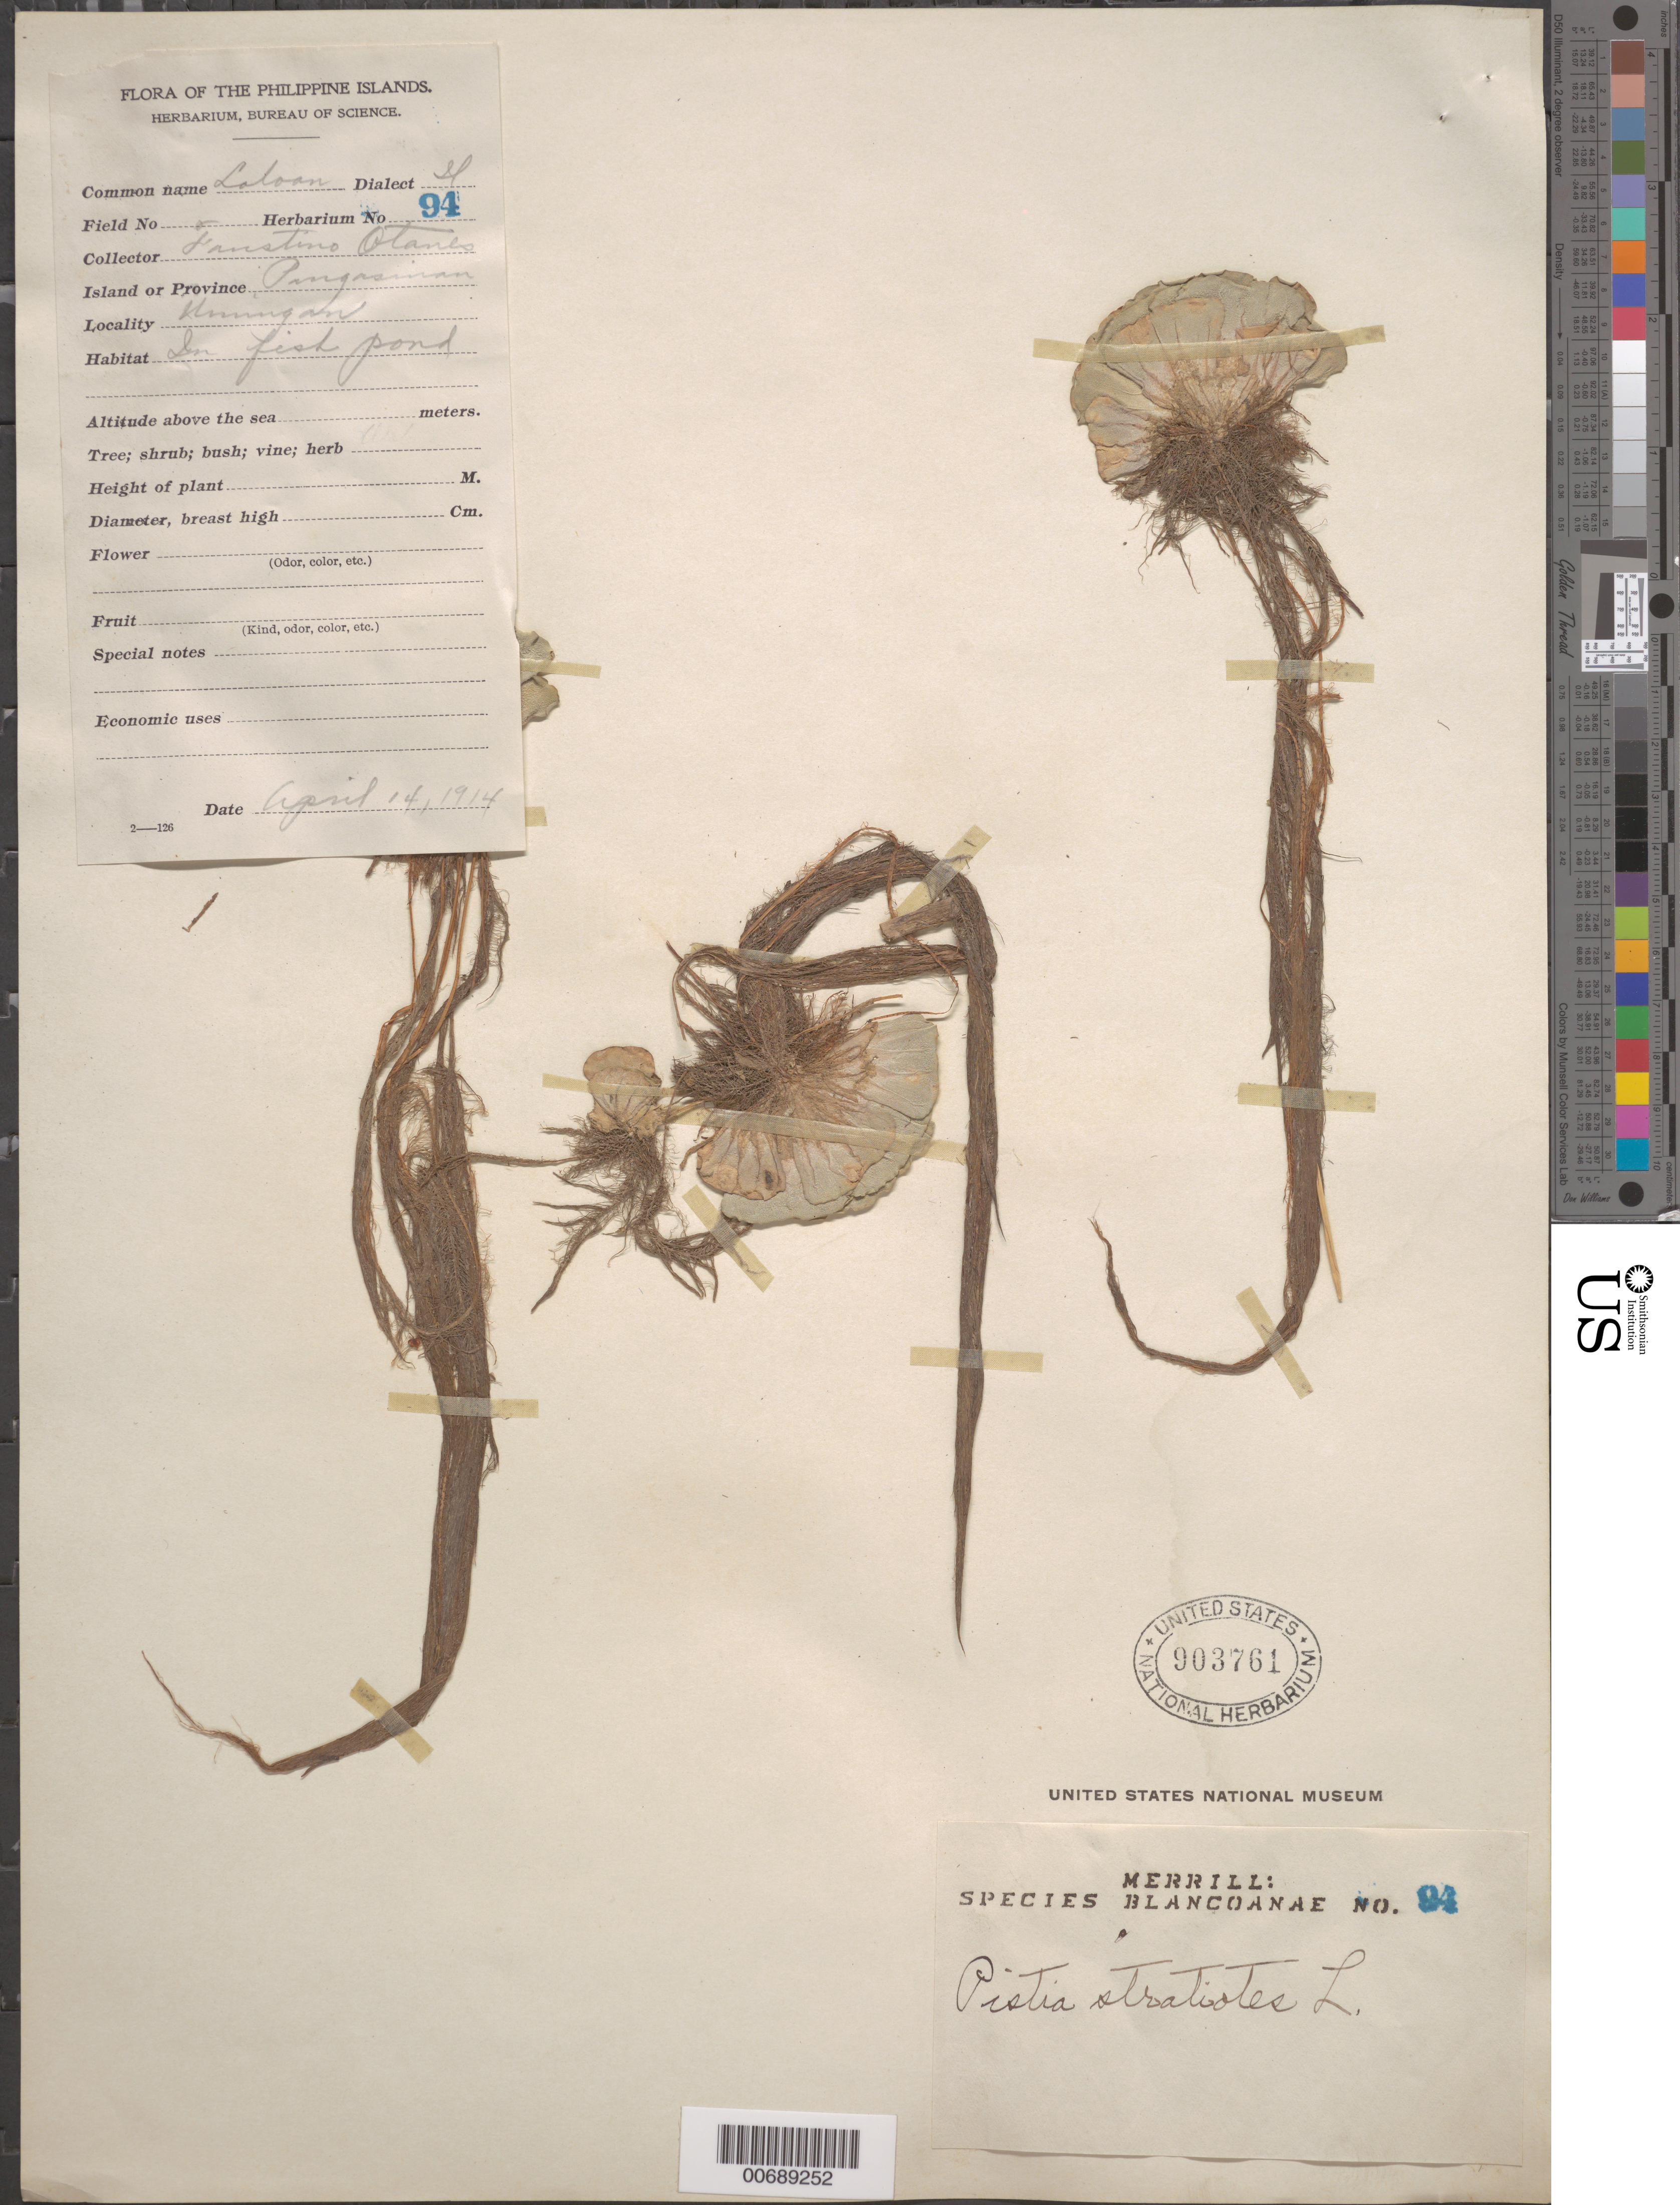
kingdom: Plantae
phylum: Tracheophyta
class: Liliopsida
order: Alismatales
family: Araceae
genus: Pistia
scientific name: Pistia stratiotes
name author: L.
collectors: F. Q. Otanes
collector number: Sp. Blancoan. 0094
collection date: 1914-05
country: Philippines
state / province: Ilocos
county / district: Pangasinan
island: Luzon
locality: Umingan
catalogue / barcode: US 903761